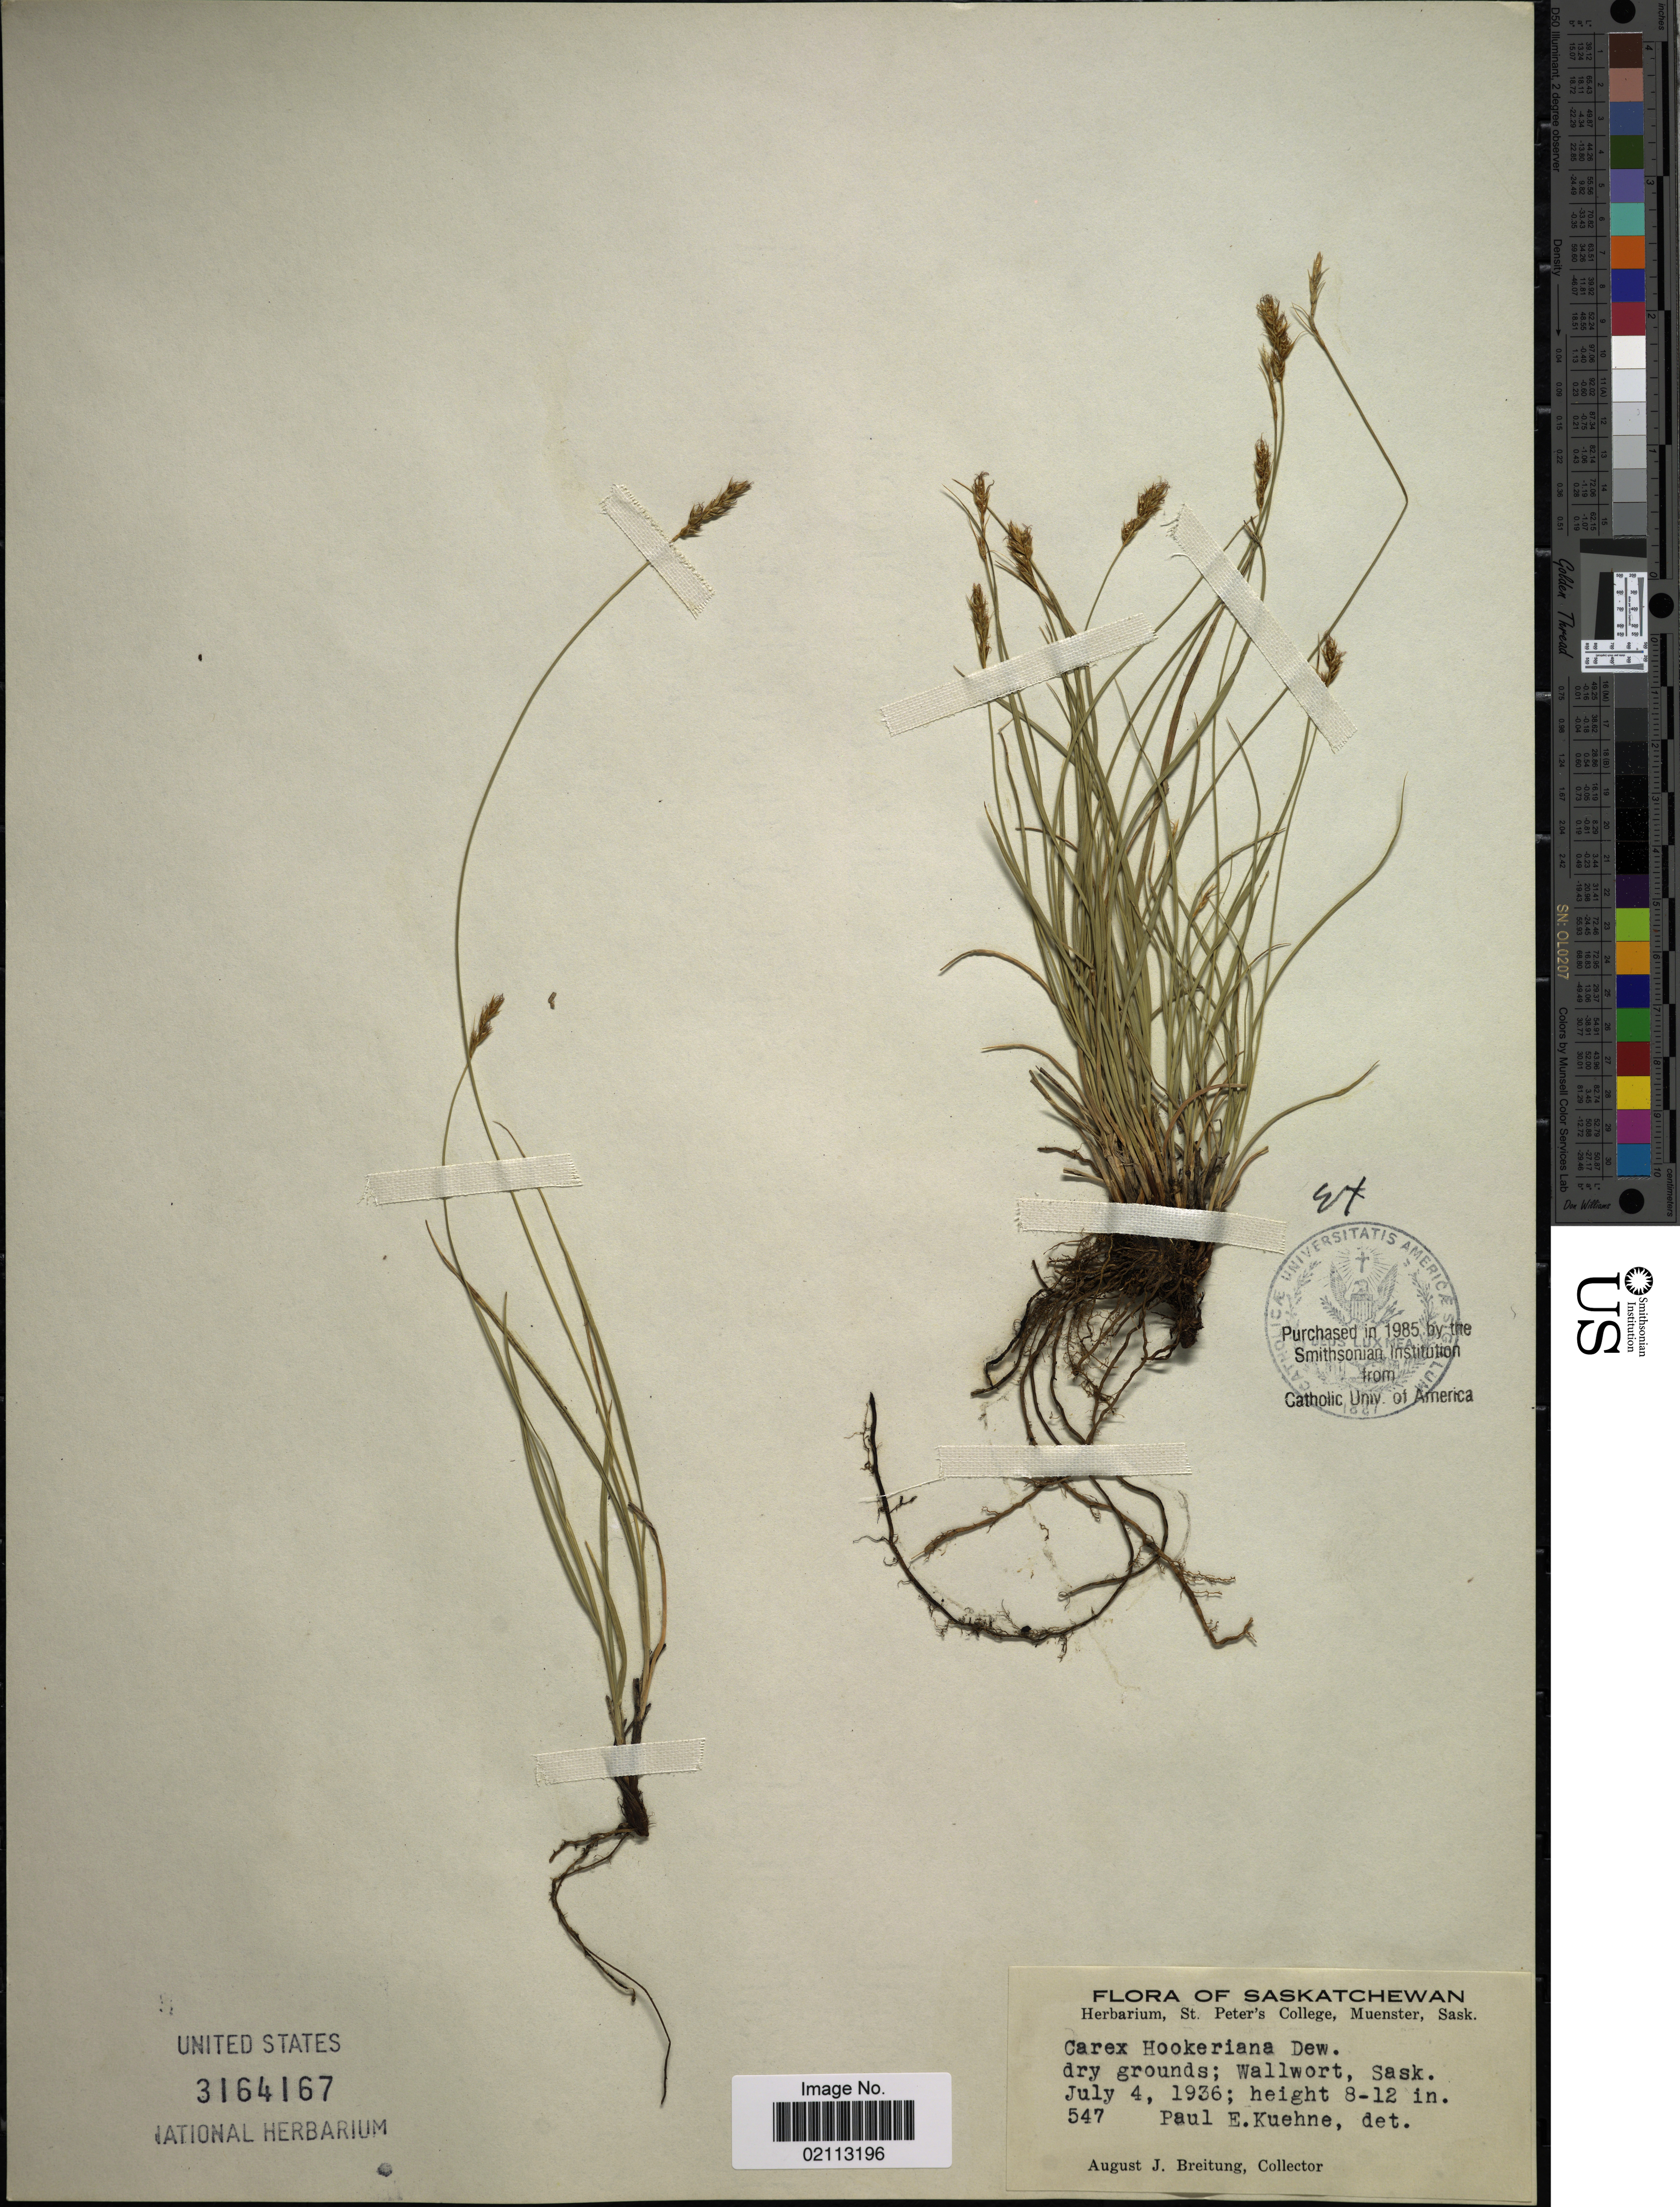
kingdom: Plantae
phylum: Tracheophyta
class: Liliopsida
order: Poales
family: Cyperaceae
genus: Carex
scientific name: Carex hookeriana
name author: Dewey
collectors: A. Breitung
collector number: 547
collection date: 1936-07-04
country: Canada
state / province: Saskatchewan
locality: Wallwort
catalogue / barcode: US 3164167